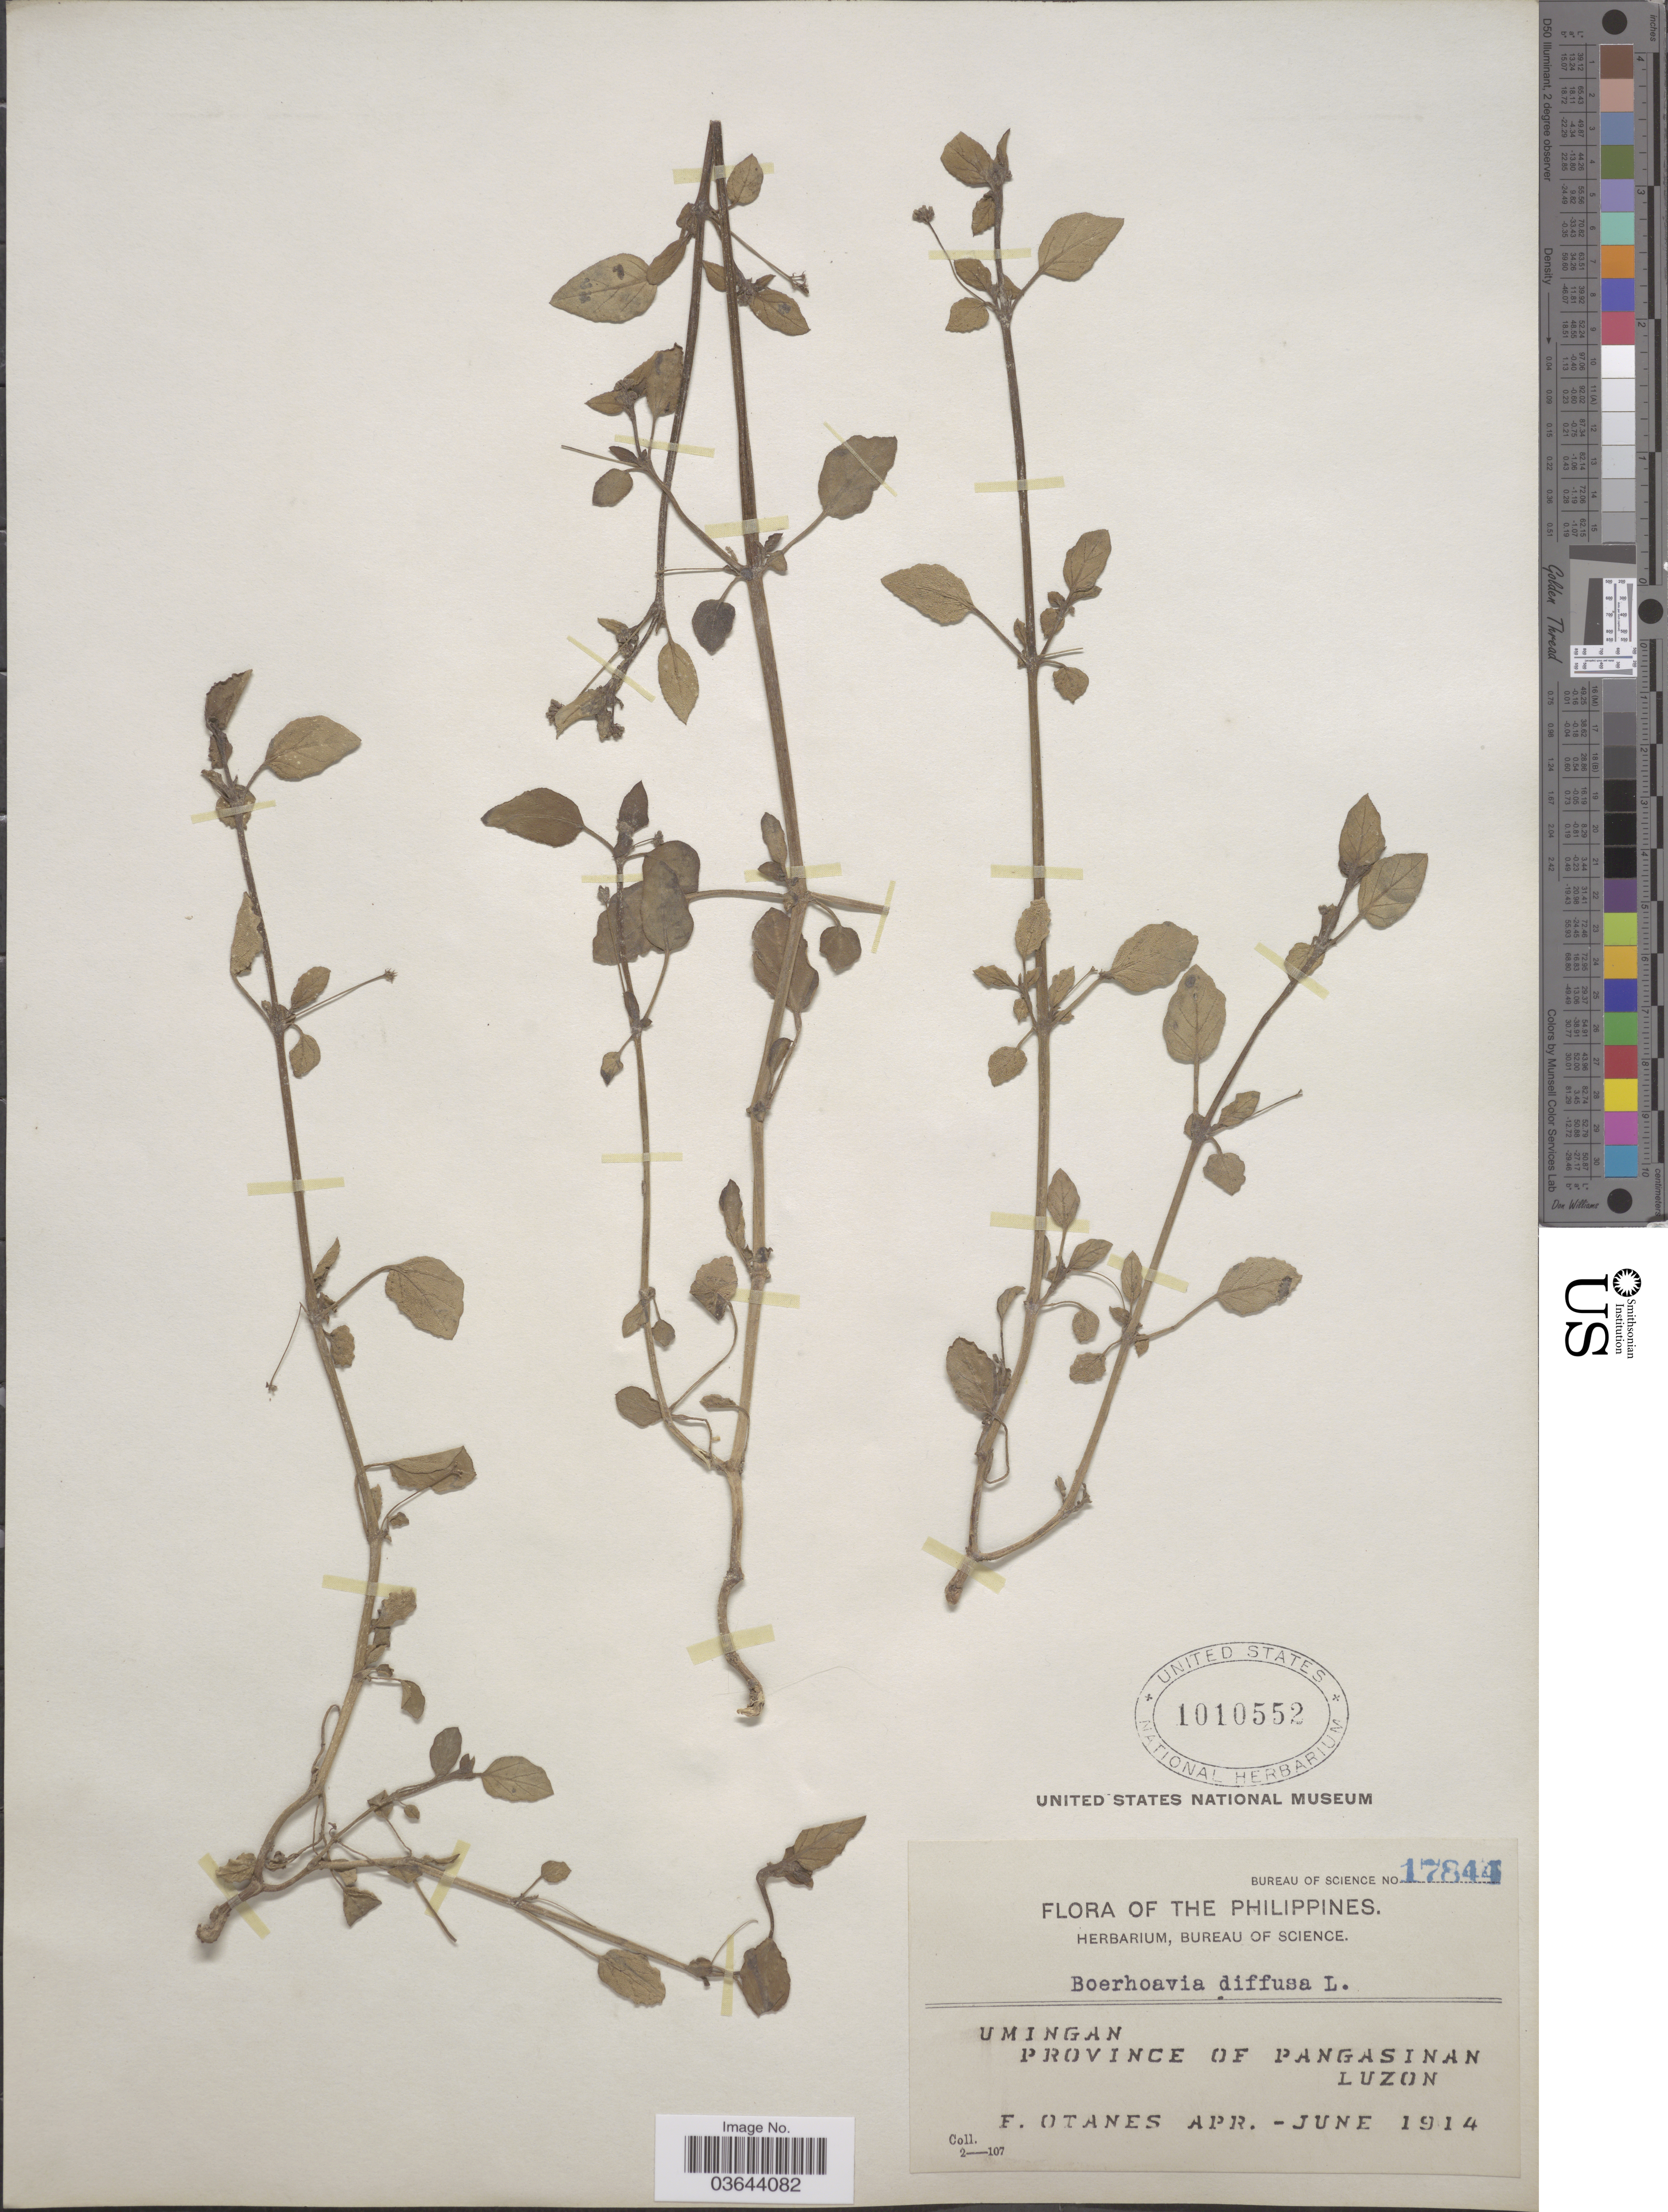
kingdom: Plantae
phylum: Tracheophyta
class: Magnoliopsida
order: Caryophyllales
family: Nyctaginaceae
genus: Boerhavia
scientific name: Boerhavia diffusa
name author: L.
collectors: F. Q. Otanes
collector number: Bureau of Science 17844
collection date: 1914-04/1914-06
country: Philippines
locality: Umingan, province of Pangasinan, Luzon.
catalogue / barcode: US 1010552